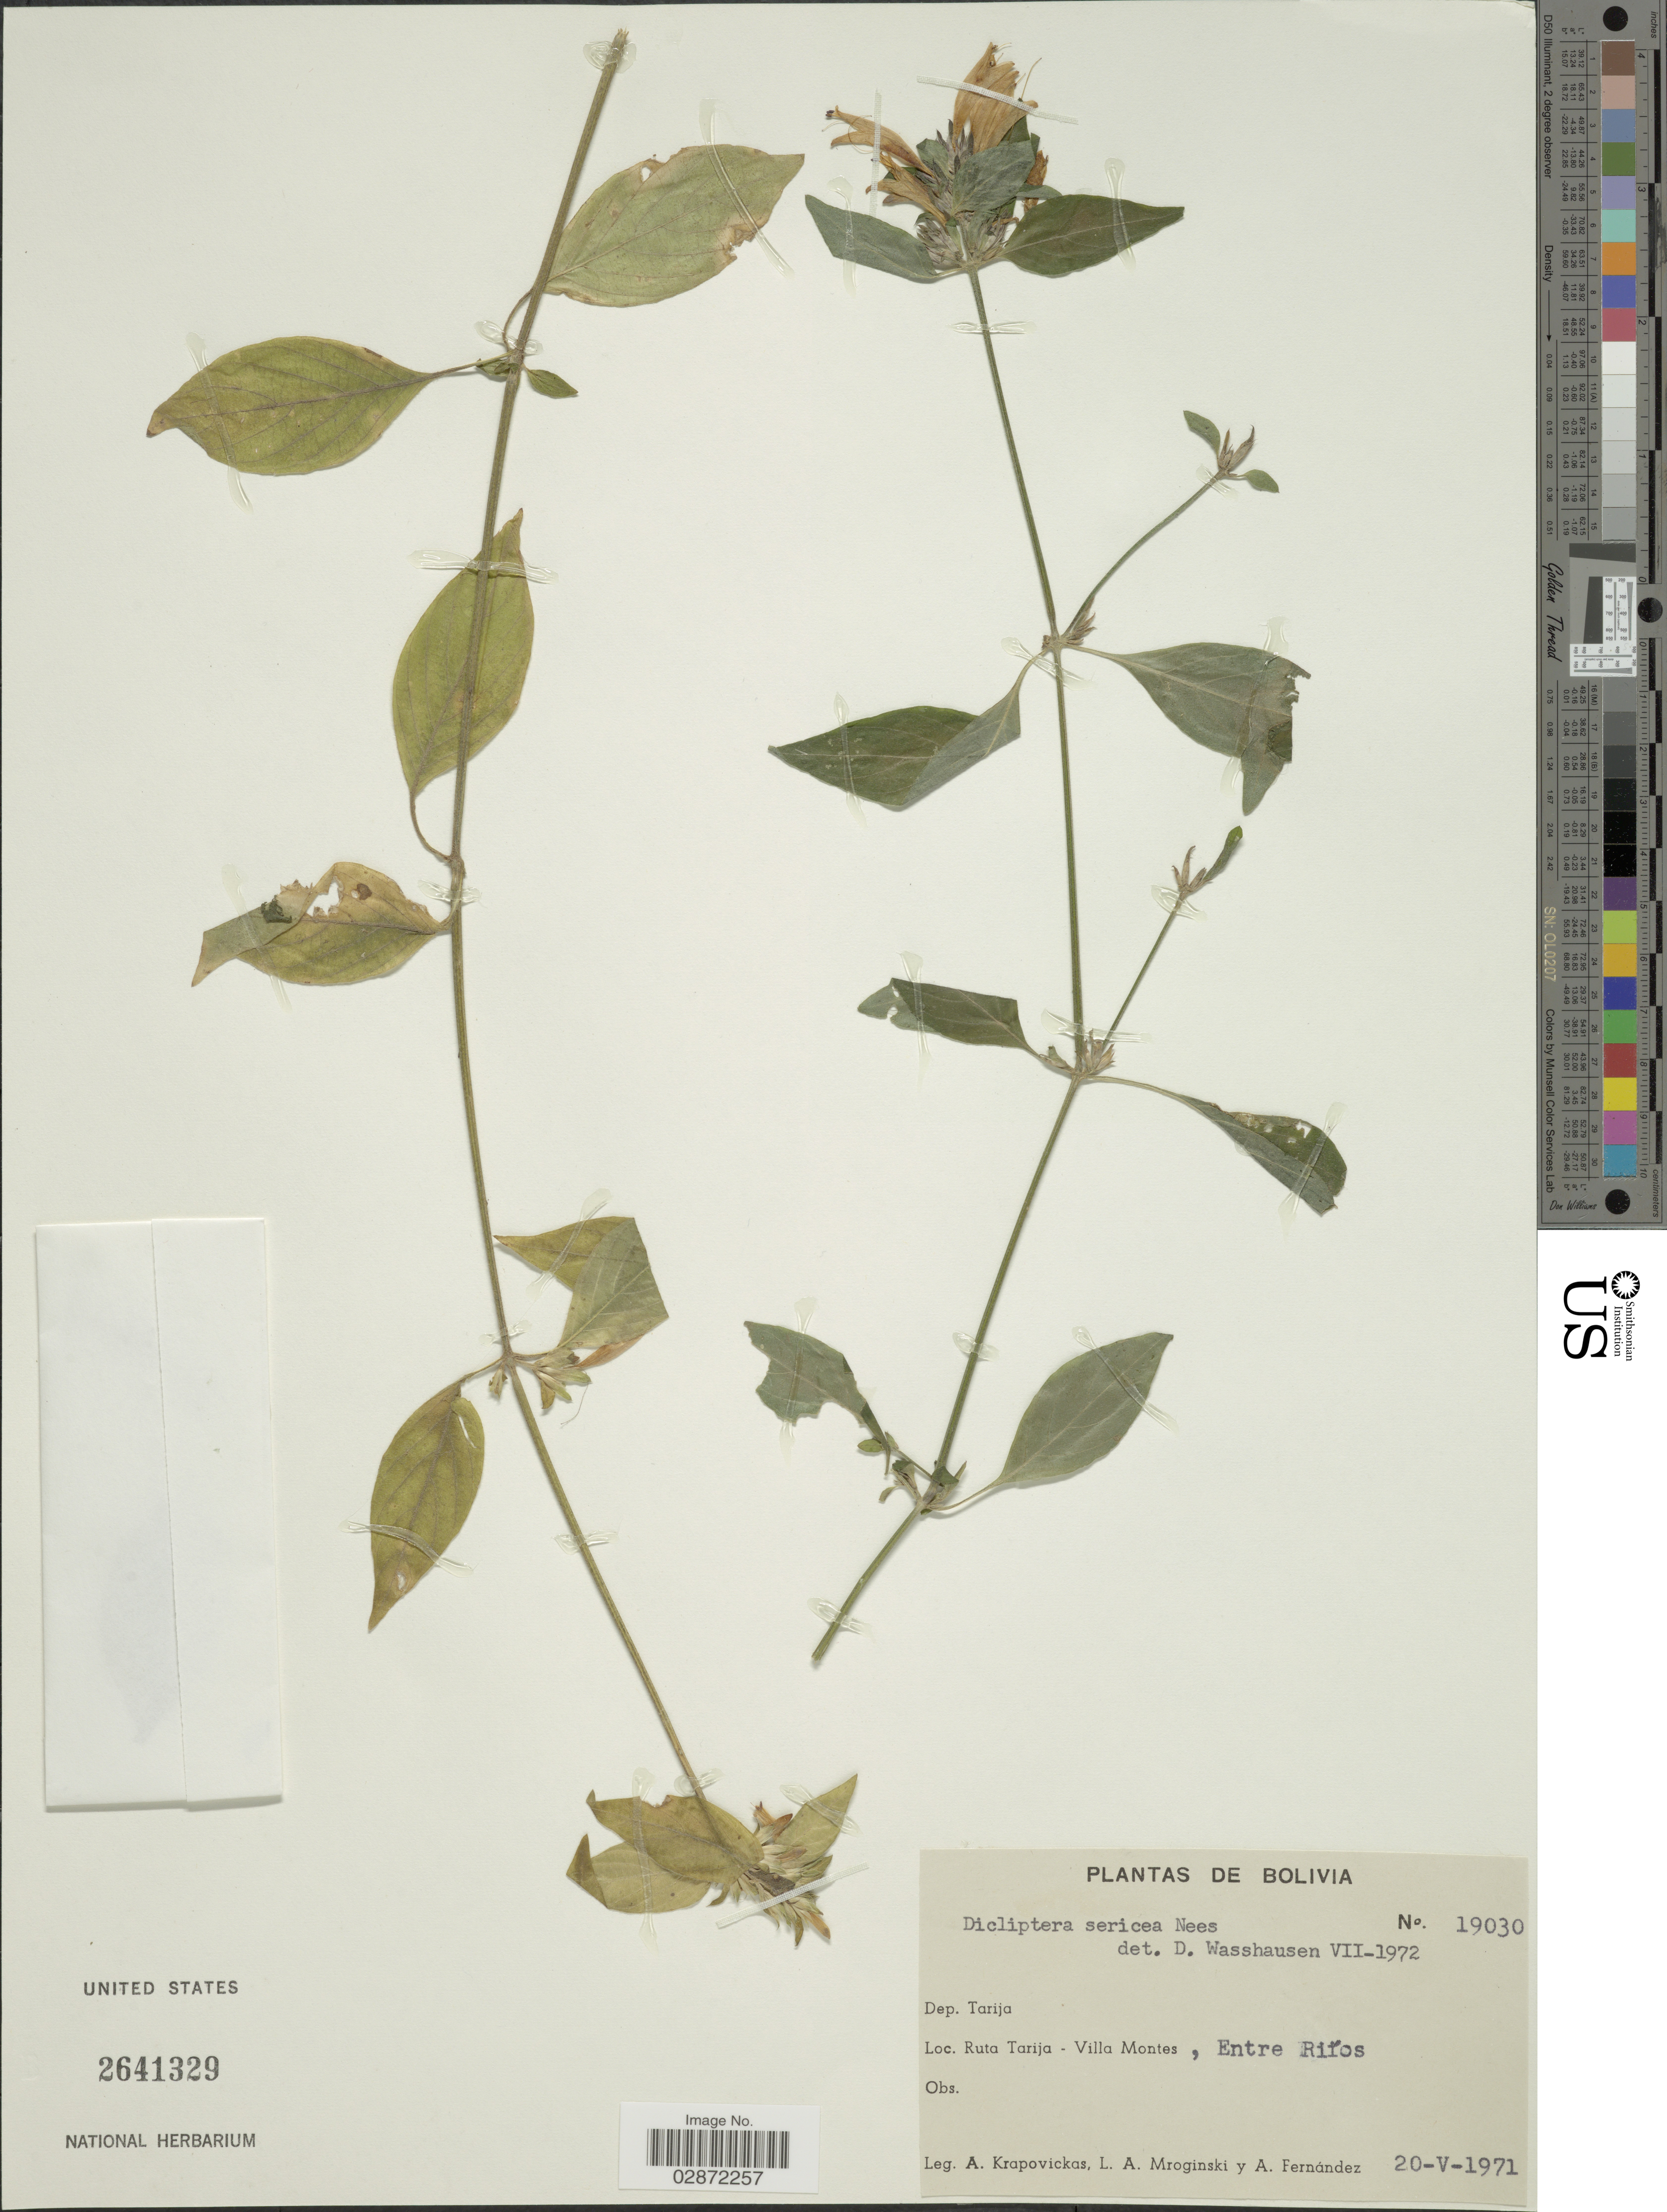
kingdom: Plantae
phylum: Tracheophyta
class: Magnoliopsida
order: Lamiales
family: Acanthaceae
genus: Dicliptera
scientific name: Dicliptera squarrosa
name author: Nees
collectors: A. Krapovickas, L. Mroginski & A. Fernández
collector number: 19030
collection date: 1971-05-20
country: Bolivia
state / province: Tarija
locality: Dep. Tarija. Ruta Tarija - Villa Montes, Entre Ríos.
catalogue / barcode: US 2641329